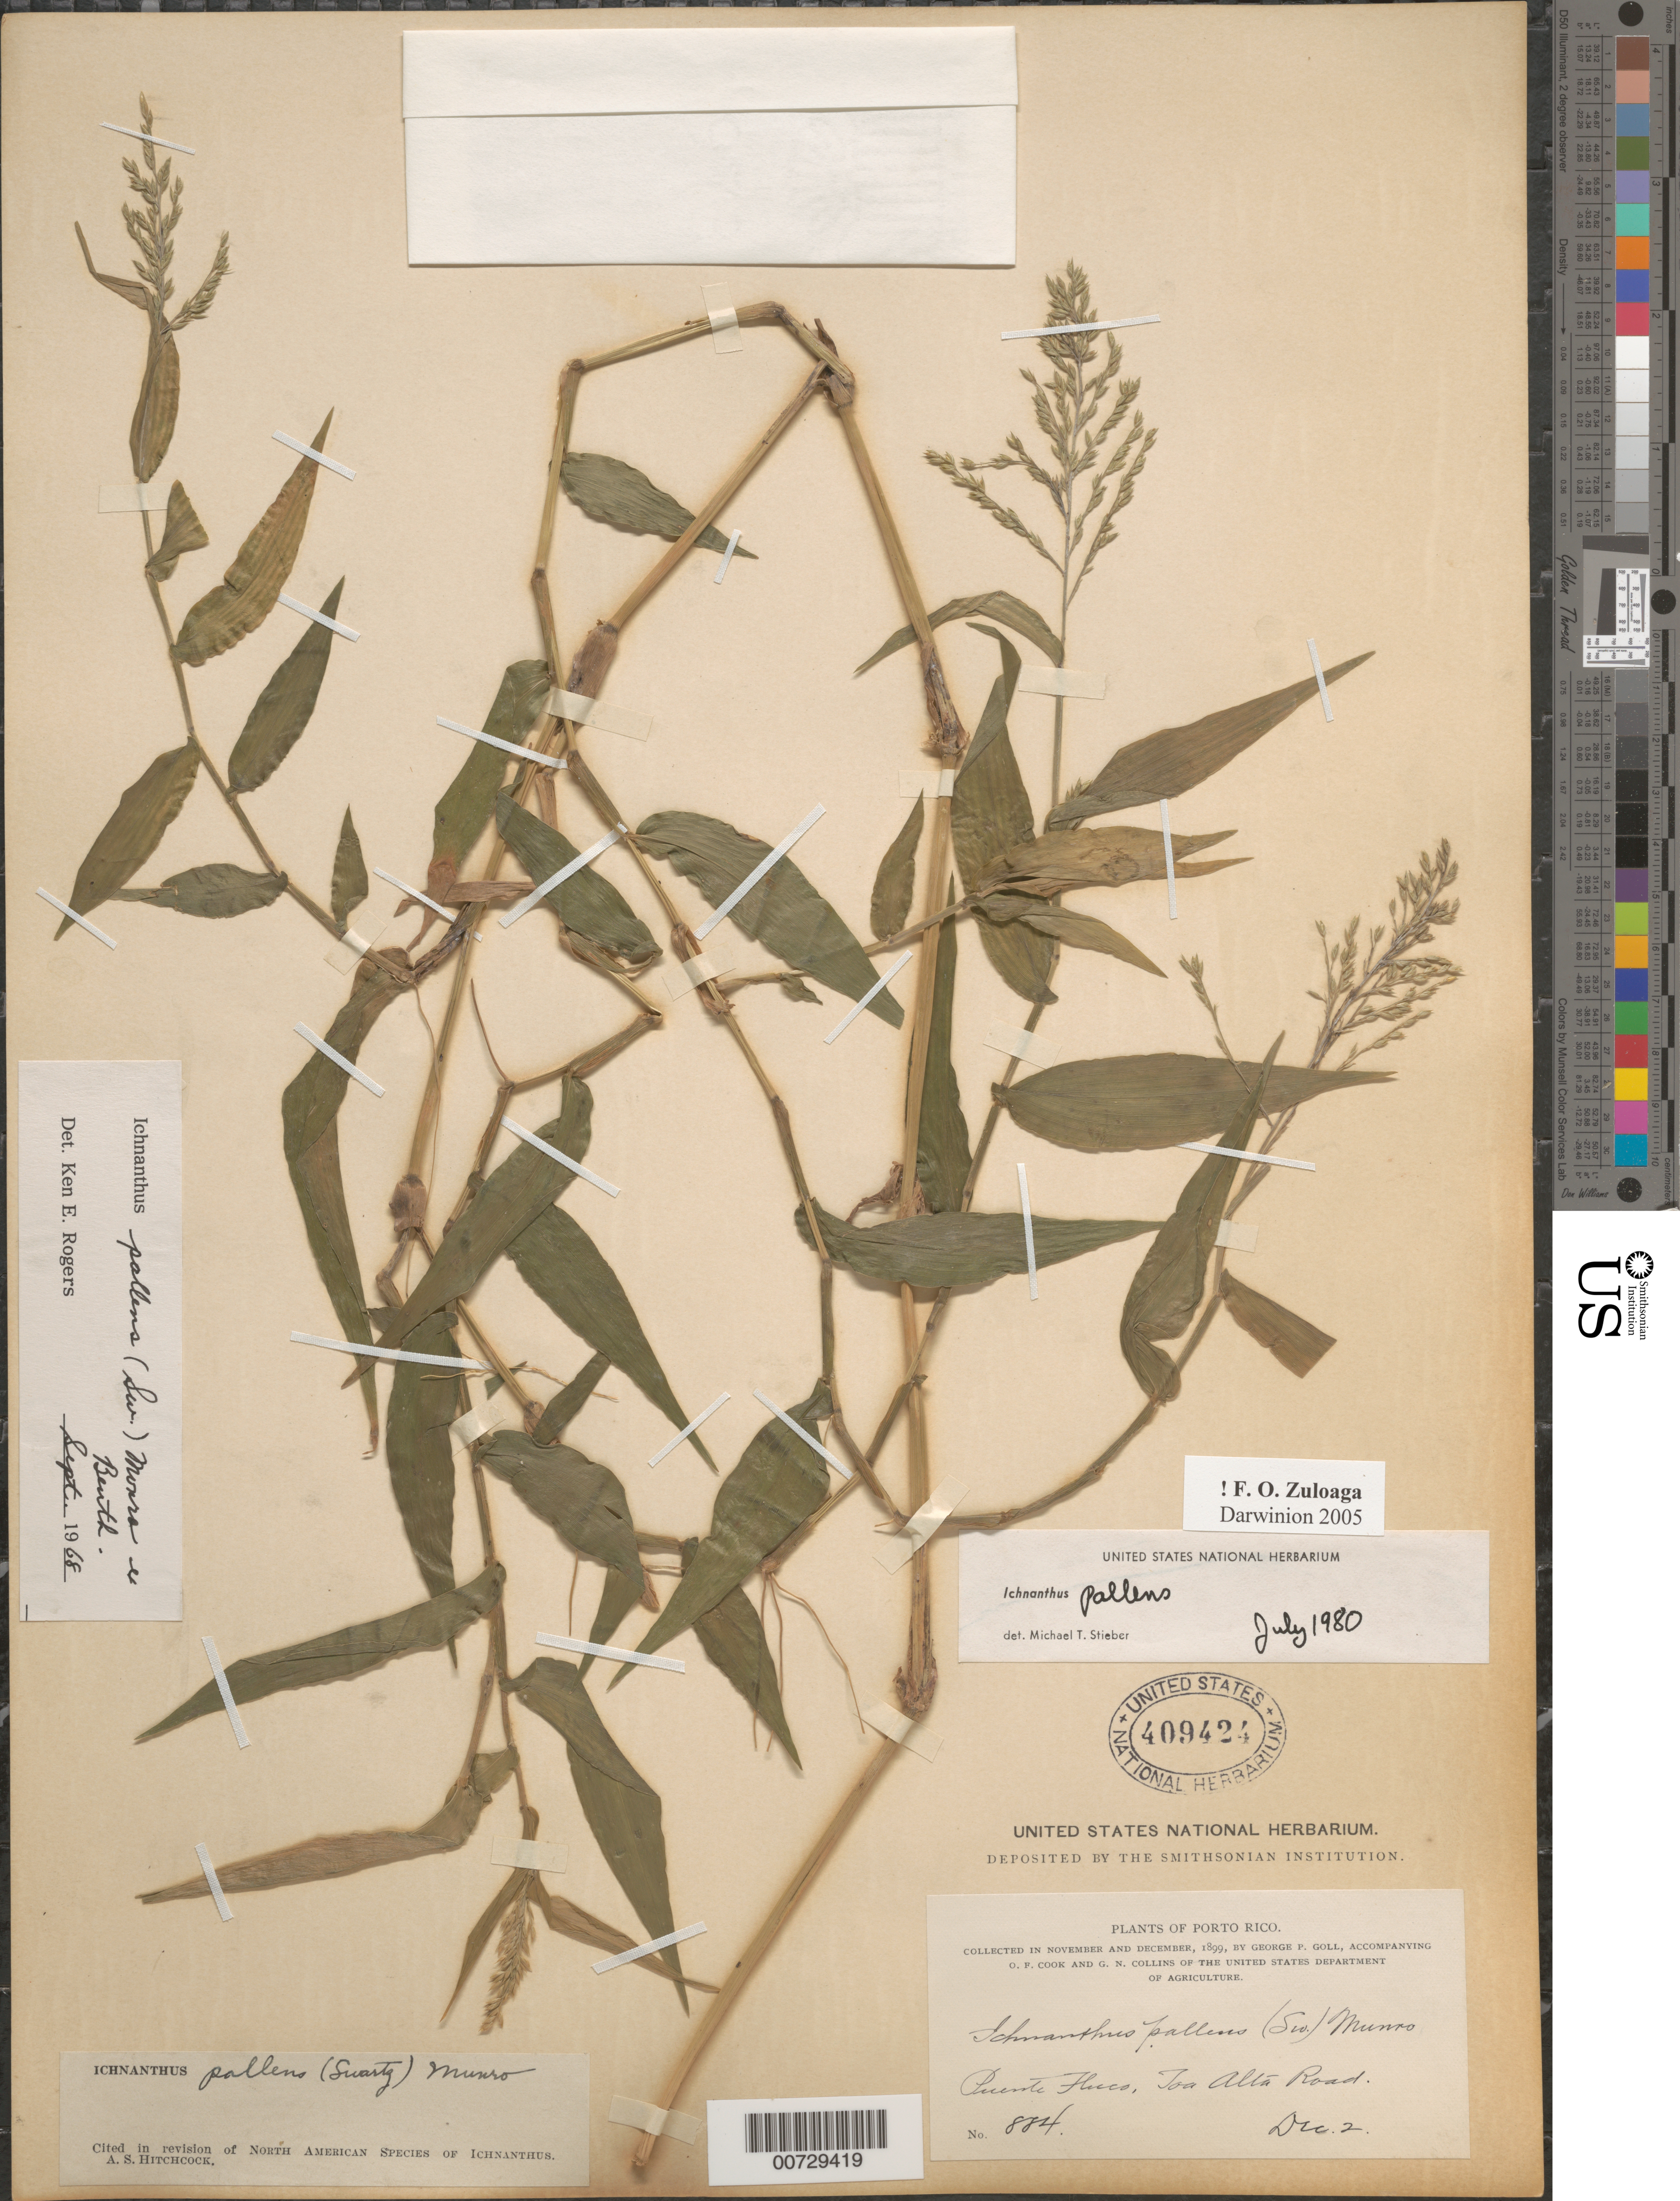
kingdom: Plantae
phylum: Tracheophyta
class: Liliopsida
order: Poales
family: Poaceae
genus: Ichnanthus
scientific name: Ichnanthus pallens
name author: (Sw.) Munro ex Benth.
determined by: Stieber, M. T.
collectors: G. Goll, O. F. Cook & G. N. Collins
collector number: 884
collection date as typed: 02 Dec 1899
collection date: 1899-12-02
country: Puerto Rico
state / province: Toa Alta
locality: Puente Fluco, Toa Alta Road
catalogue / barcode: US 409424